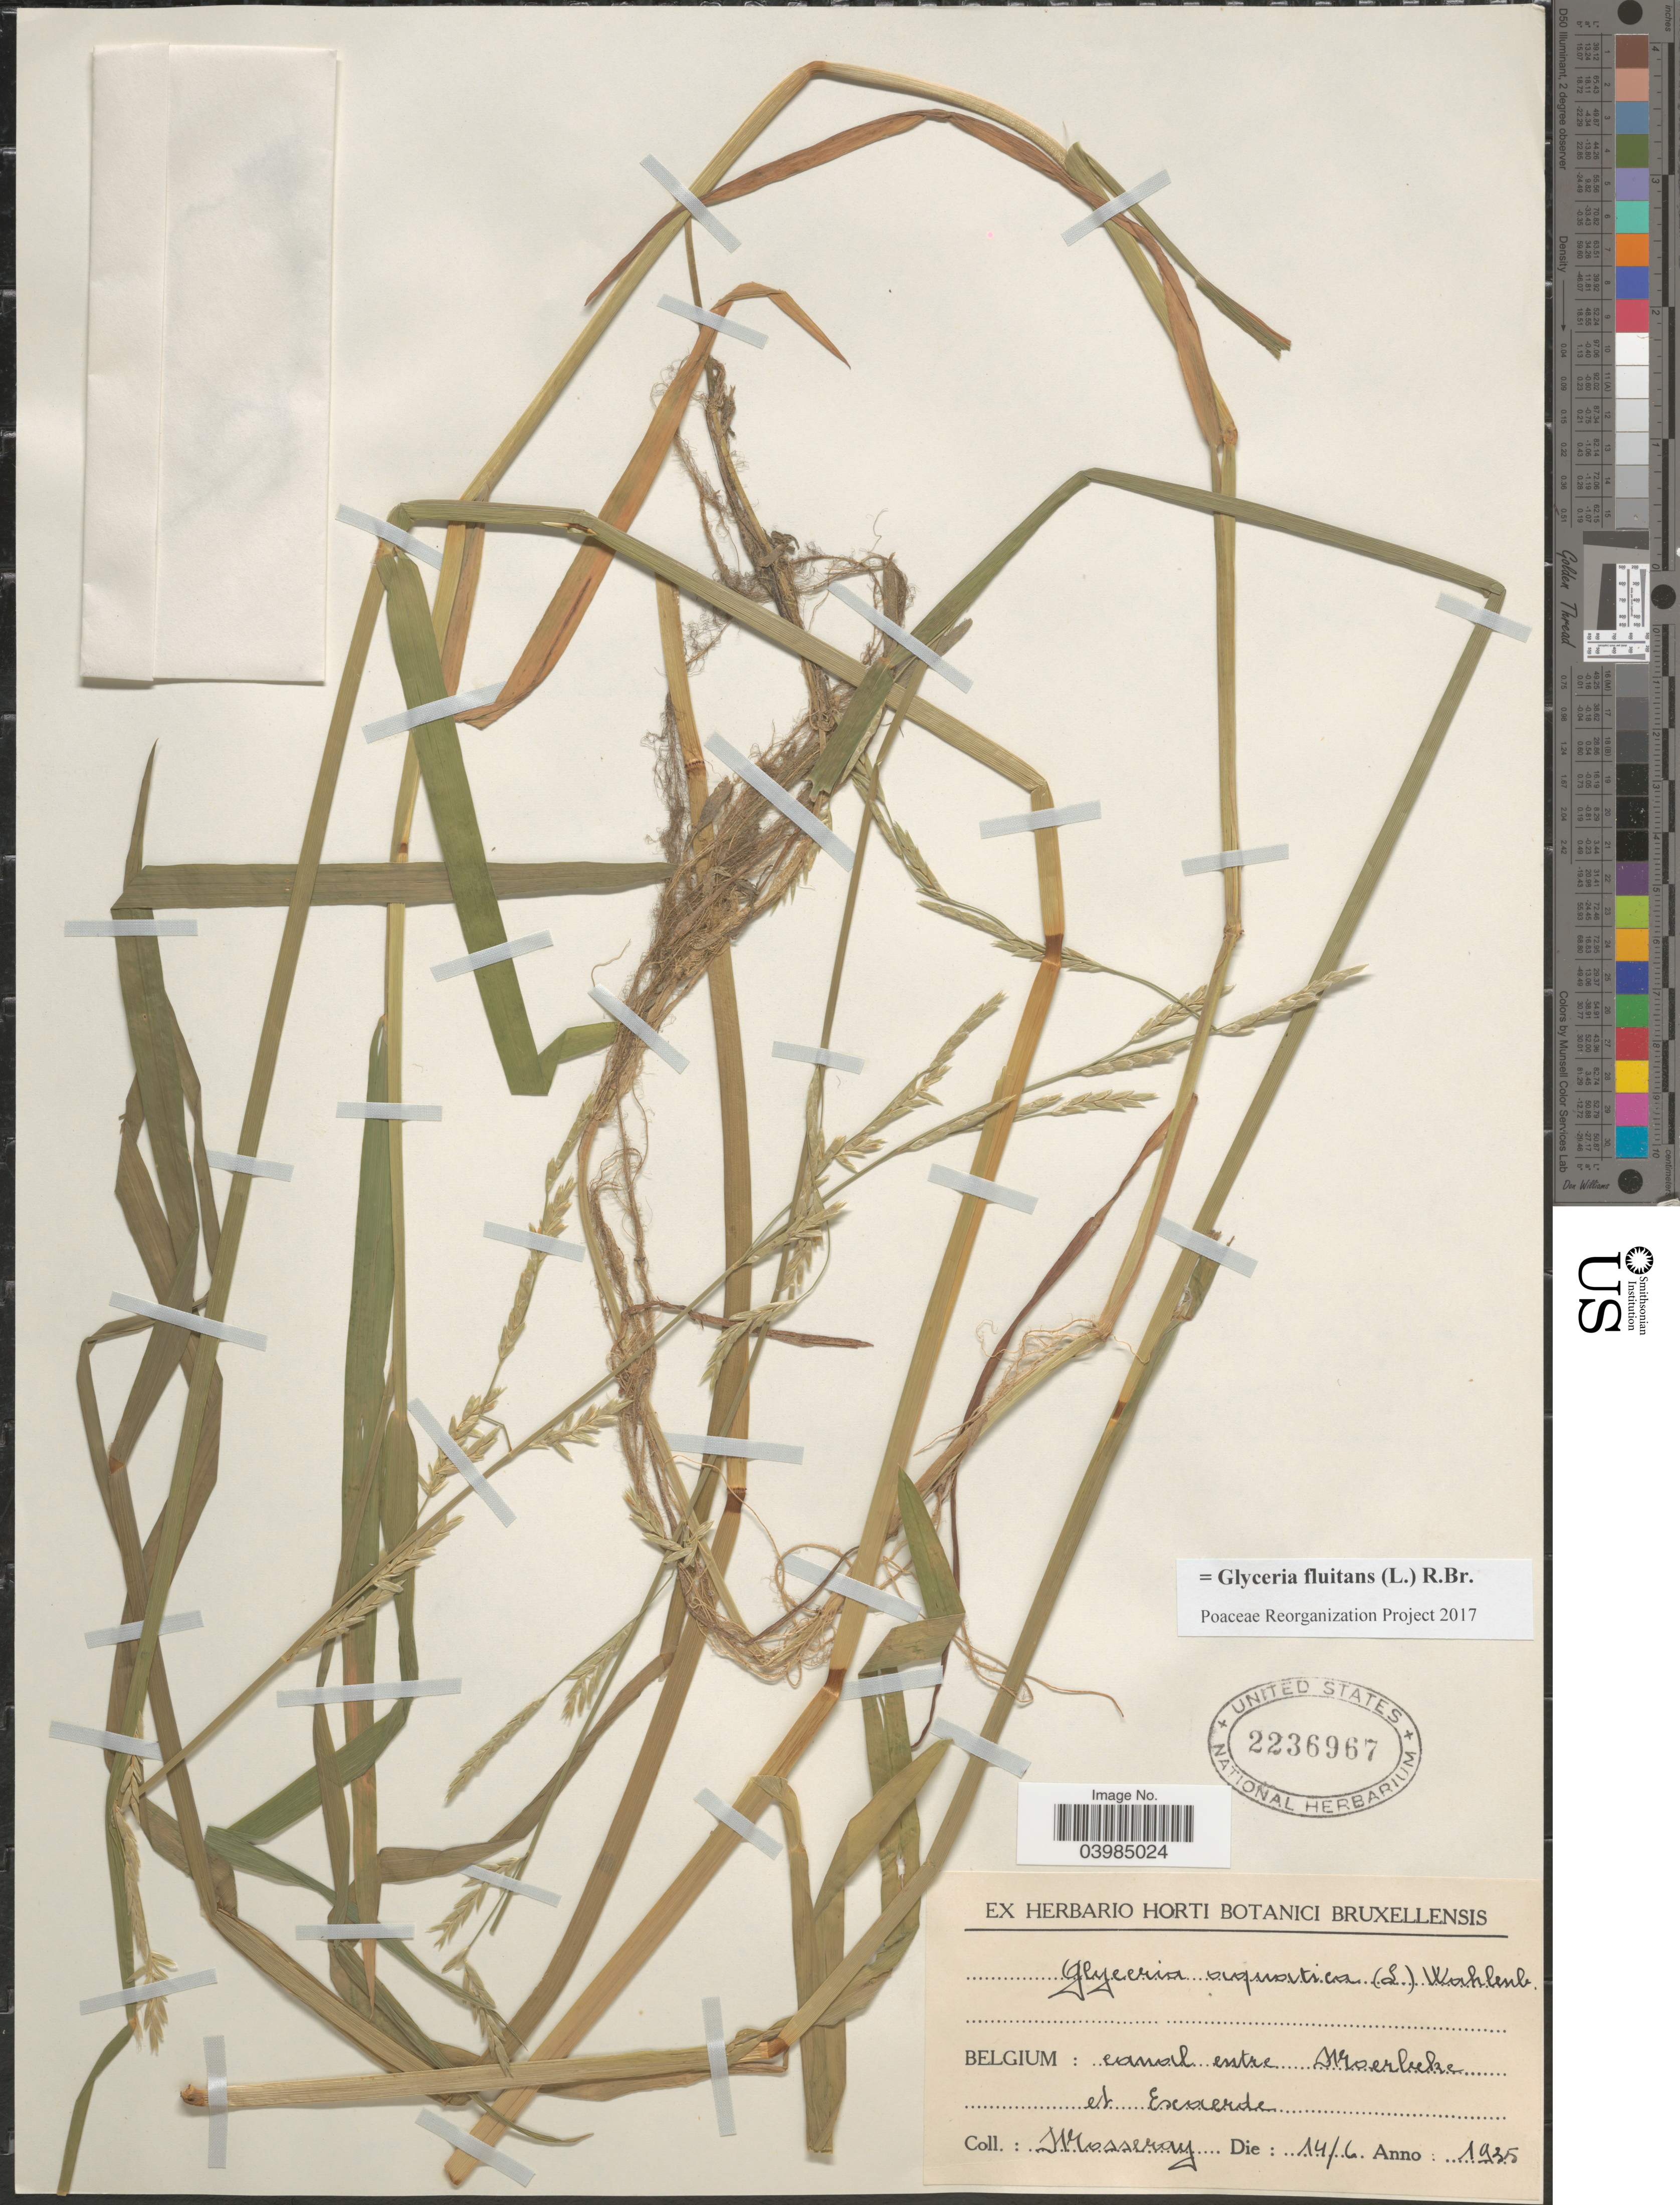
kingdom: Plantae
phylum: Tracheophyta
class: Liliopsida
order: Poales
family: Poaceae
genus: Glyceria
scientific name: Glyceria fluitans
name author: (L.) R. Br.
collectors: Mosseray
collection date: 1935-06-14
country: Belgium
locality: Canal entre Moerbeke et Exaerde.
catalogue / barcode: US 2236967